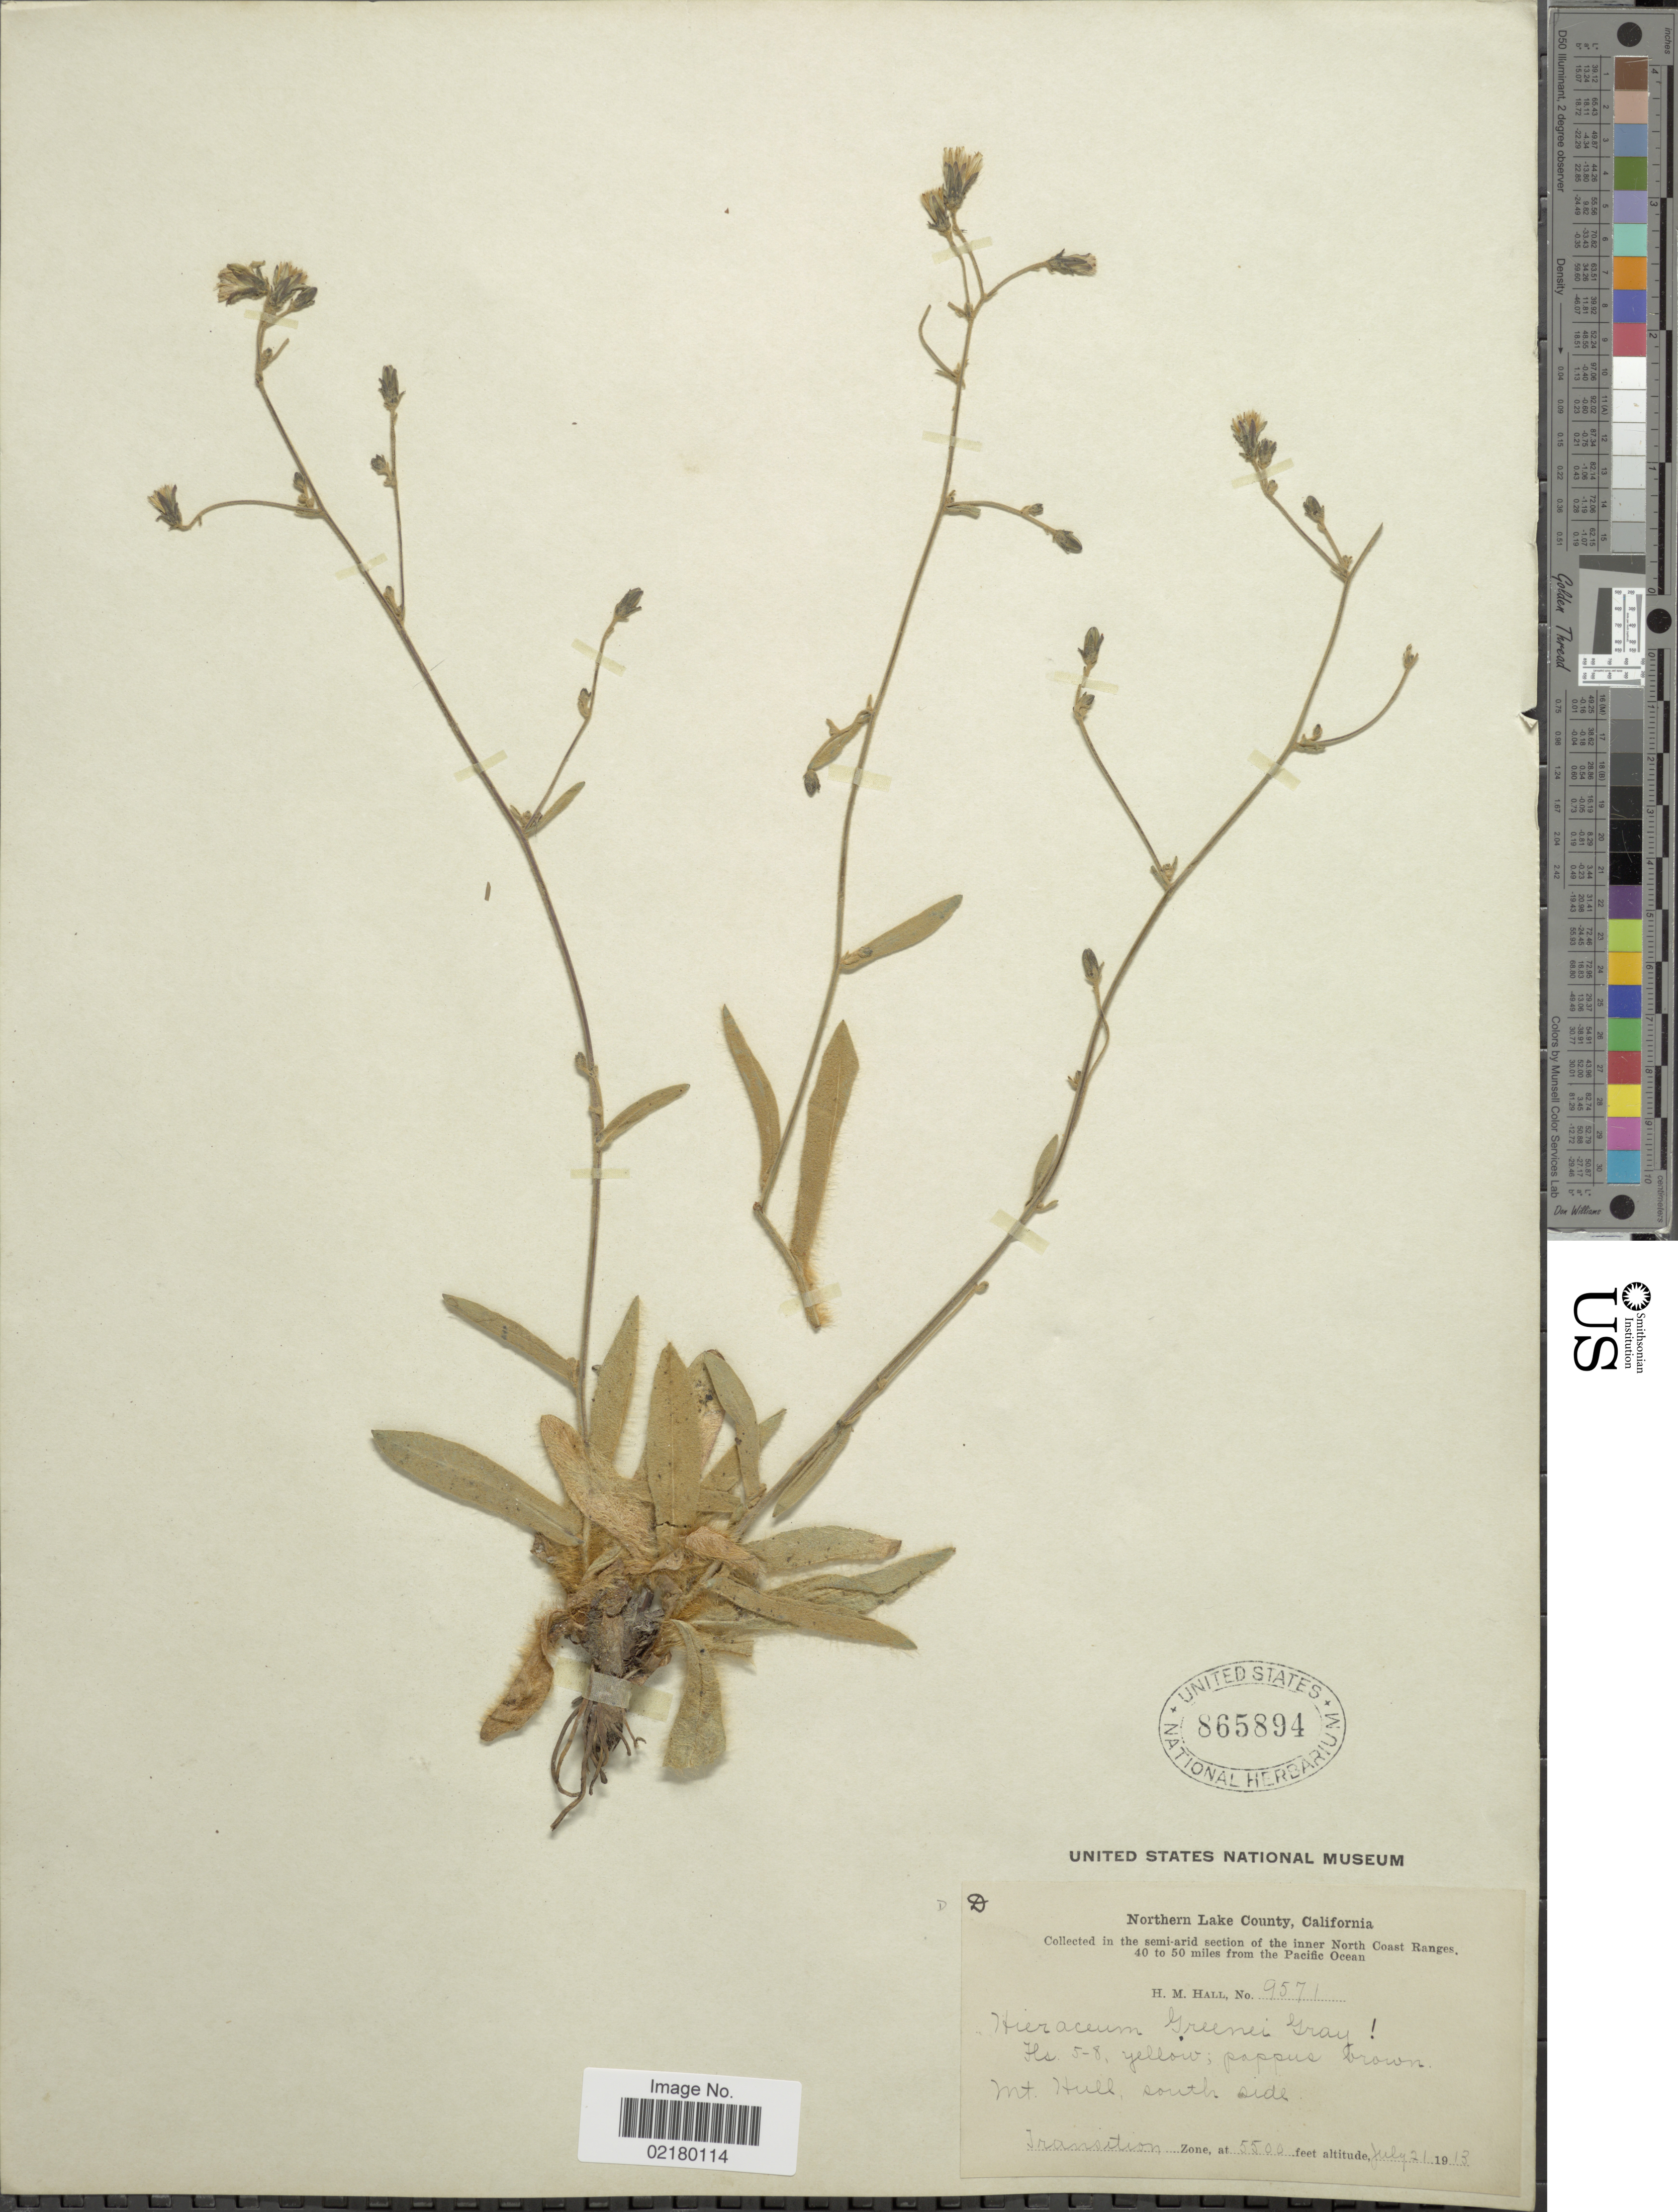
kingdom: Plantae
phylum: Tracheophyta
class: Magnoliopsida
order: Asterales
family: Asteraceae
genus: Hieracium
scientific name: Hieracium greenei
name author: A. Gray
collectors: H. M. Hall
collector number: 9571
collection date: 1913-07-21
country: United States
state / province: California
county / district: Lake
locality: Northern Lake County, in the semi-arid section of the inner North Coast Ranges, 40 to 50 miles from the Pacific Ocean, Mt Hill, south side, Transition Zone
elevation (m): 1676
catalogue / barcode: US 865894